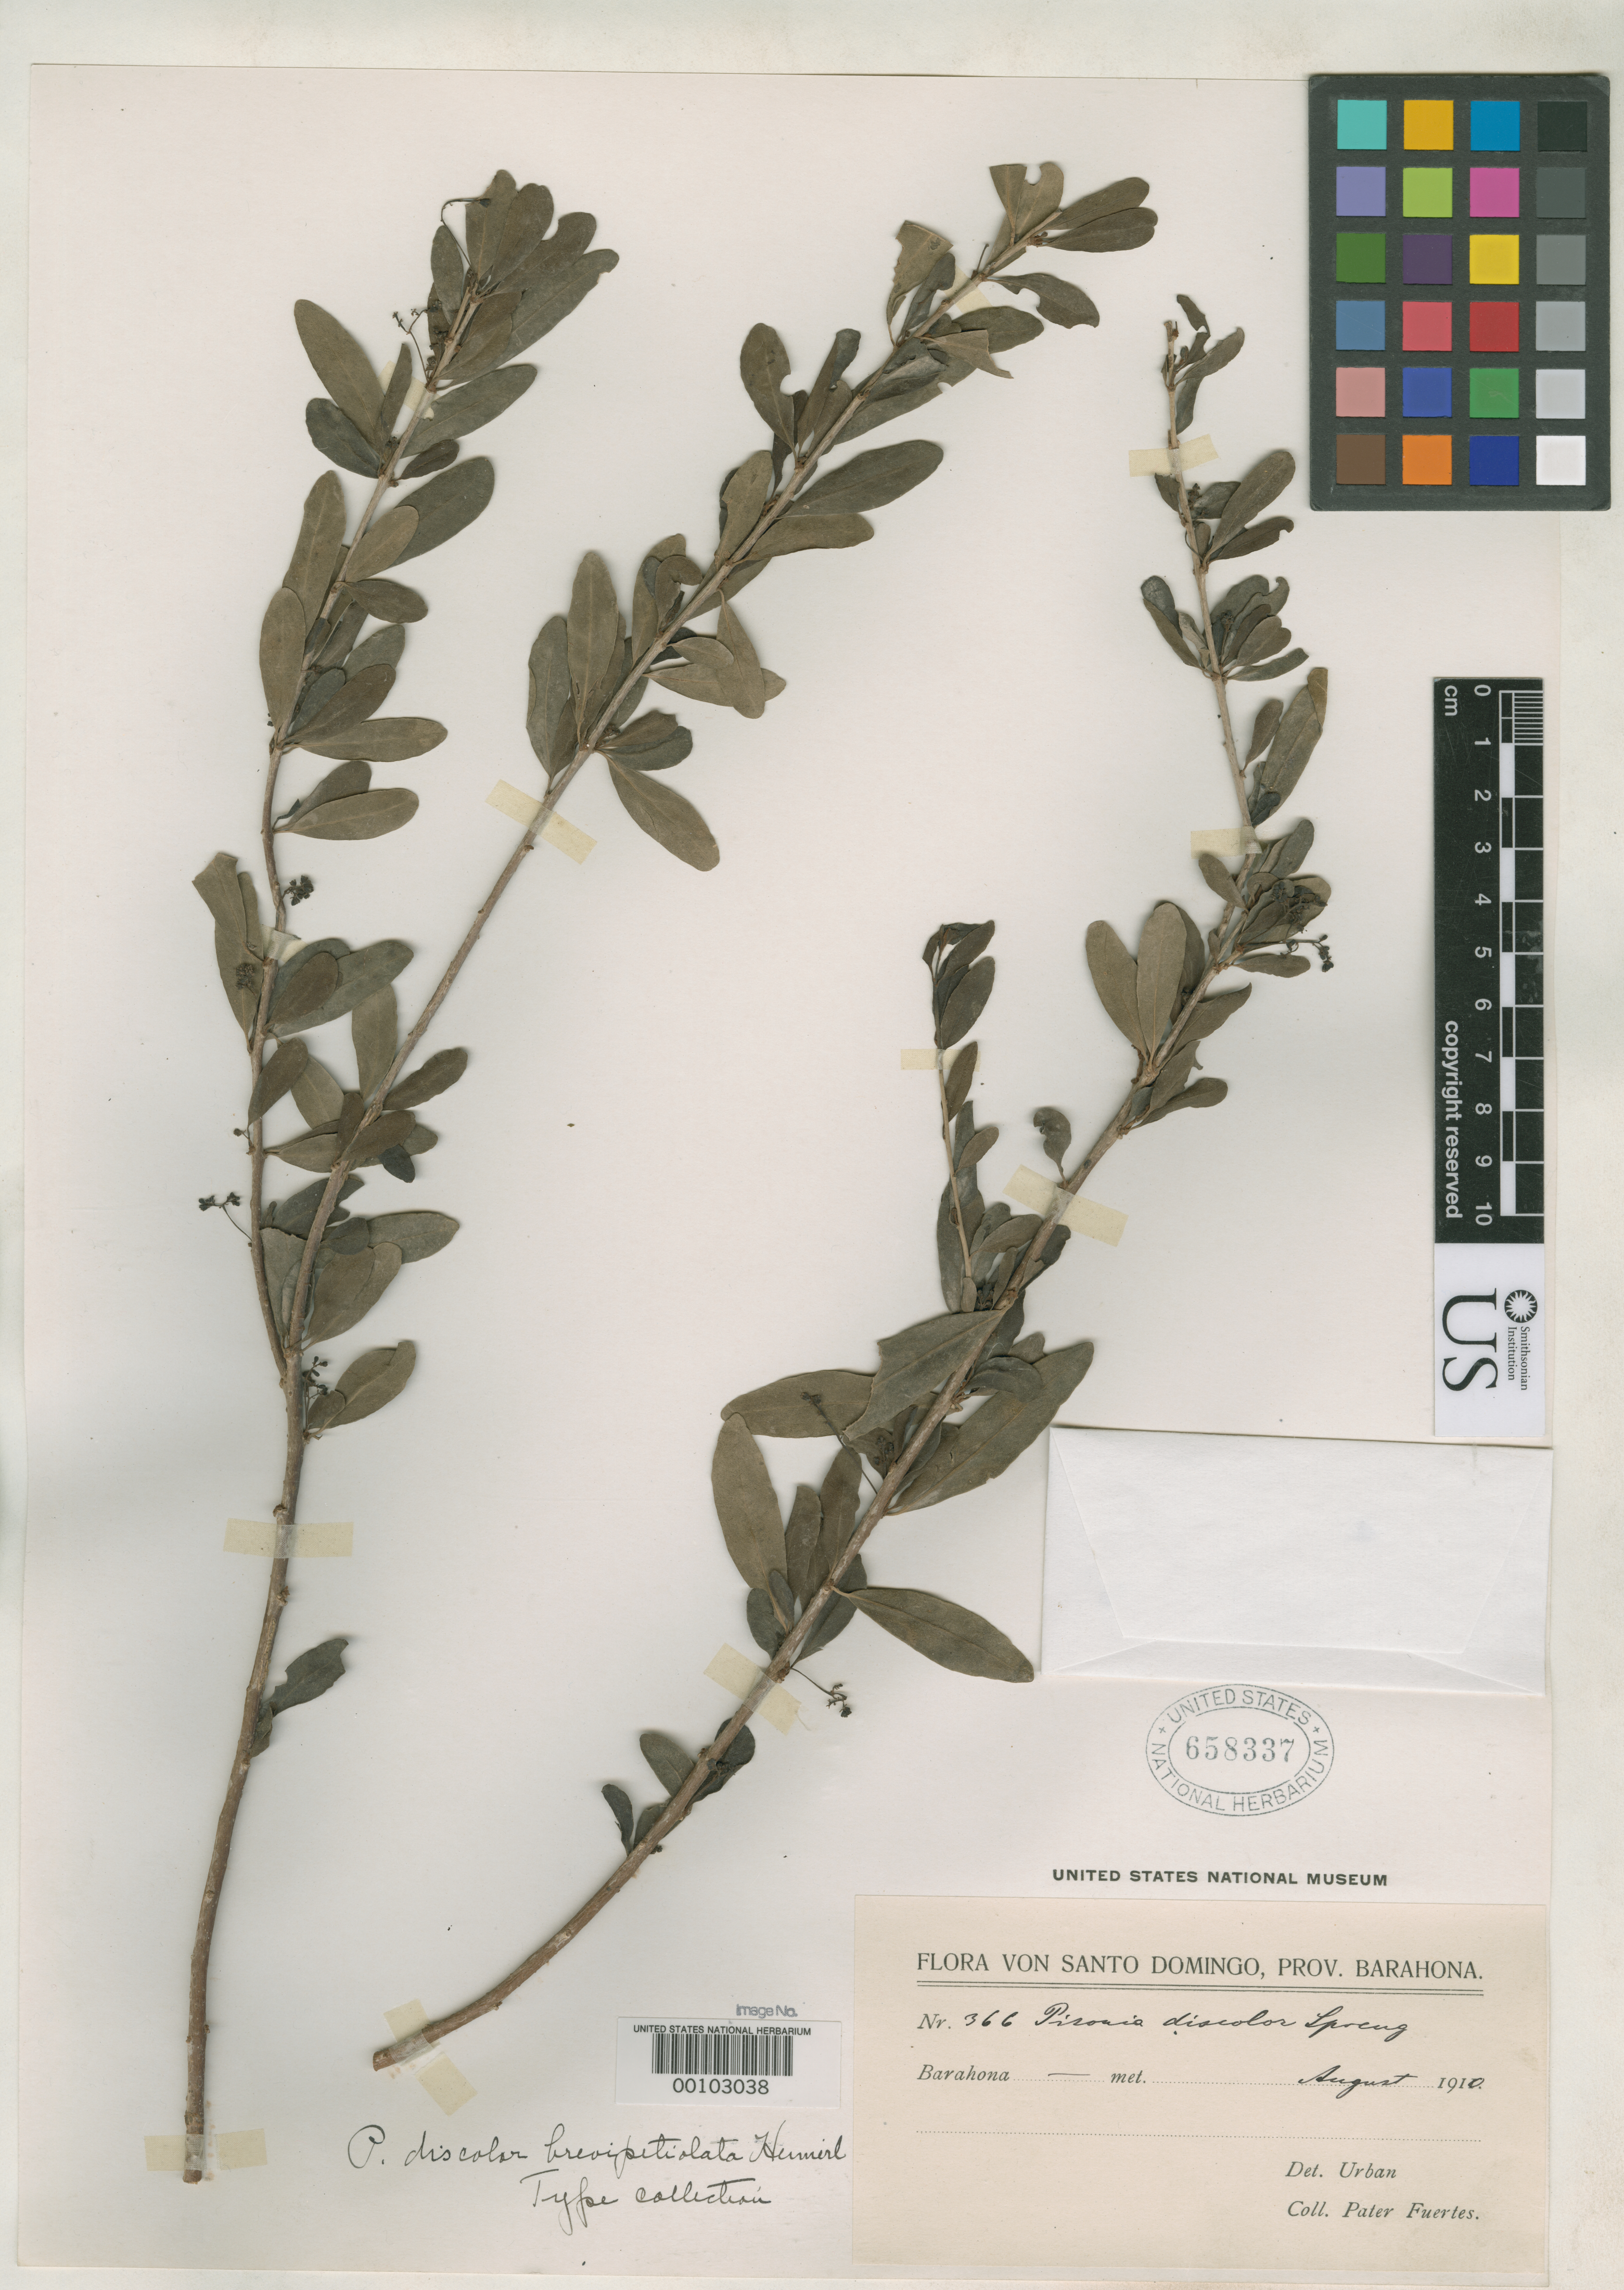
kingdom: Plantae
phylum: Tracheophyta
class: Magnoliopsida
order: Caryophyllales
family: Nyctaginaceae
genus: Pisonia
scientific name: Pisonia discolor var. brevipetiolata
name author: Heimerl in Urb.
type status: Isotype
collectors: M. D. Fuertes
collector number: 366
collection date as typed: Aug 1910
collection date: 1910-08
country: Dominican Republic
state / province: Barahona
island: Hispaniola Island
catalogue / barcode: US 658337